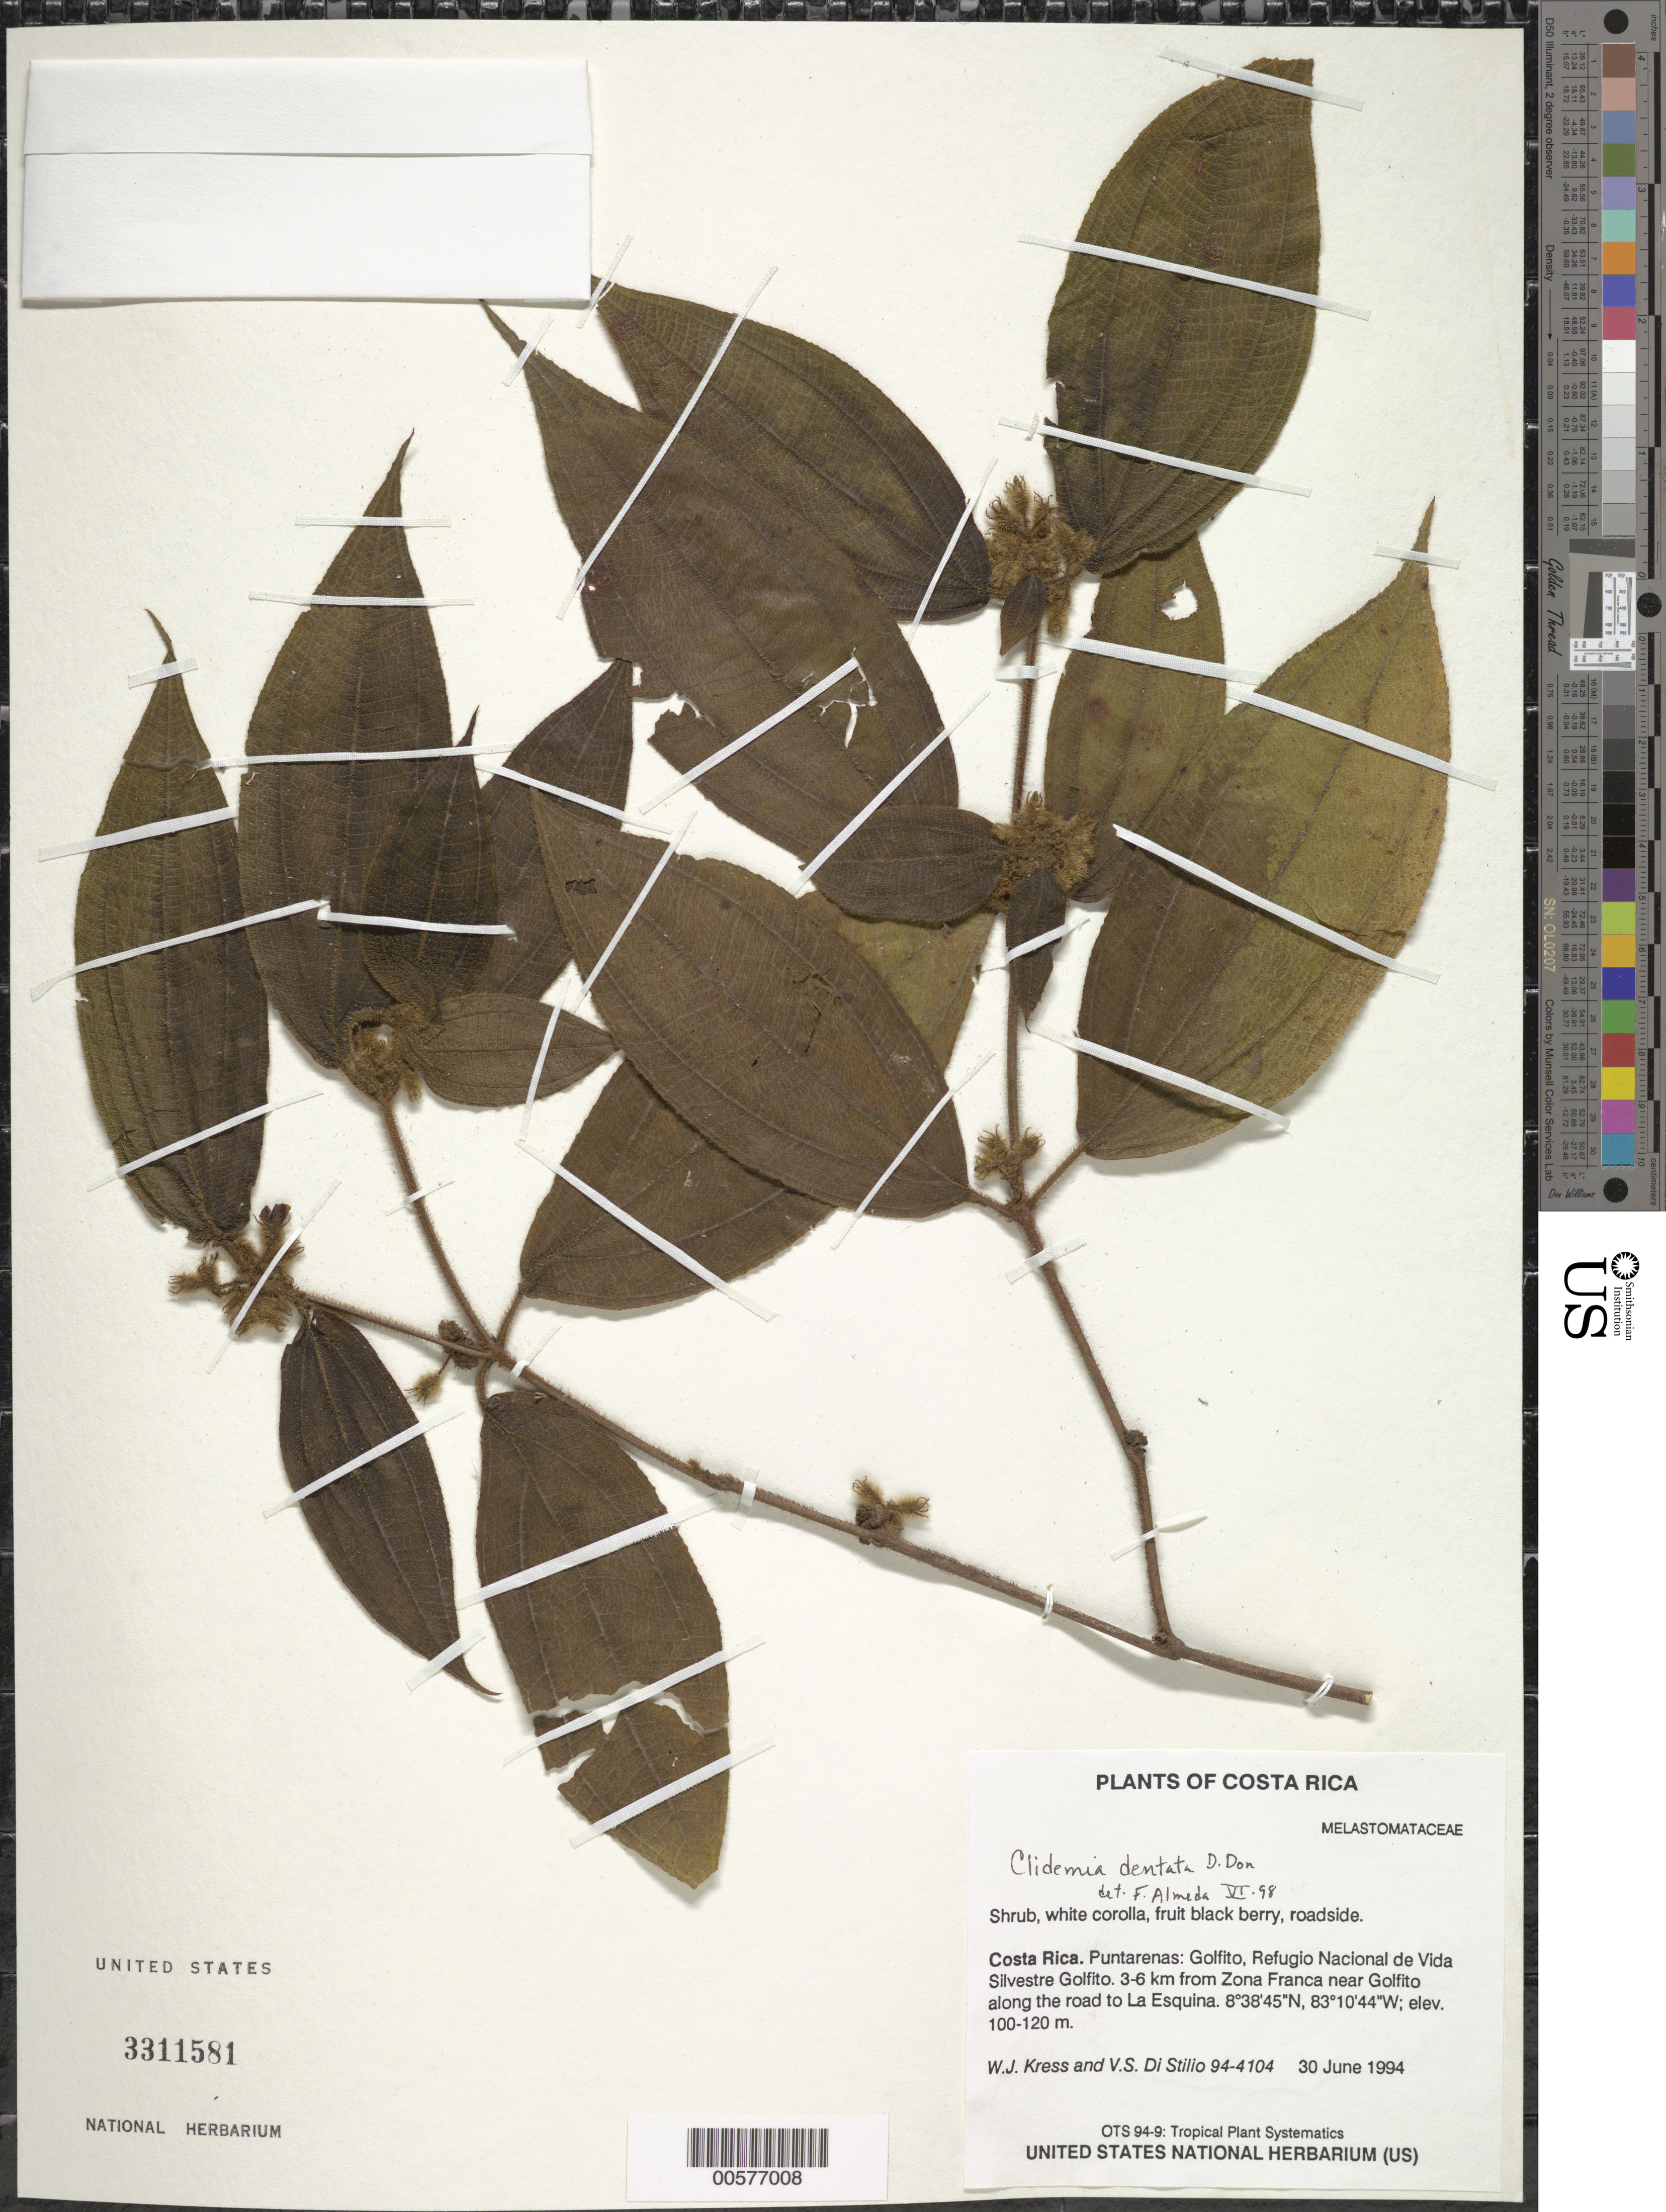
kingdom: Plantae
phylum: Tracheophyta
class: Magnoliopsida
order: Myrtales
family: Melastomataceae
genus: Clidemia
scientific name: Clidemia dentata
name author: D. Don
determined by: Almeda, F.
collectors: W. J. Kress & V. Di Stilio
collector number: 94-4104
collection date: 1994-06-30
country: Costa Rica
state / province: Puntarenas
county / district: Golfito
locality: Refugio Nacional de Vida Silvestre Golfito. 3-6 km from Zona Franca near Golfito along the road to La Esquina.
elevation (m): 100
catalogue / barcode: US 3311581